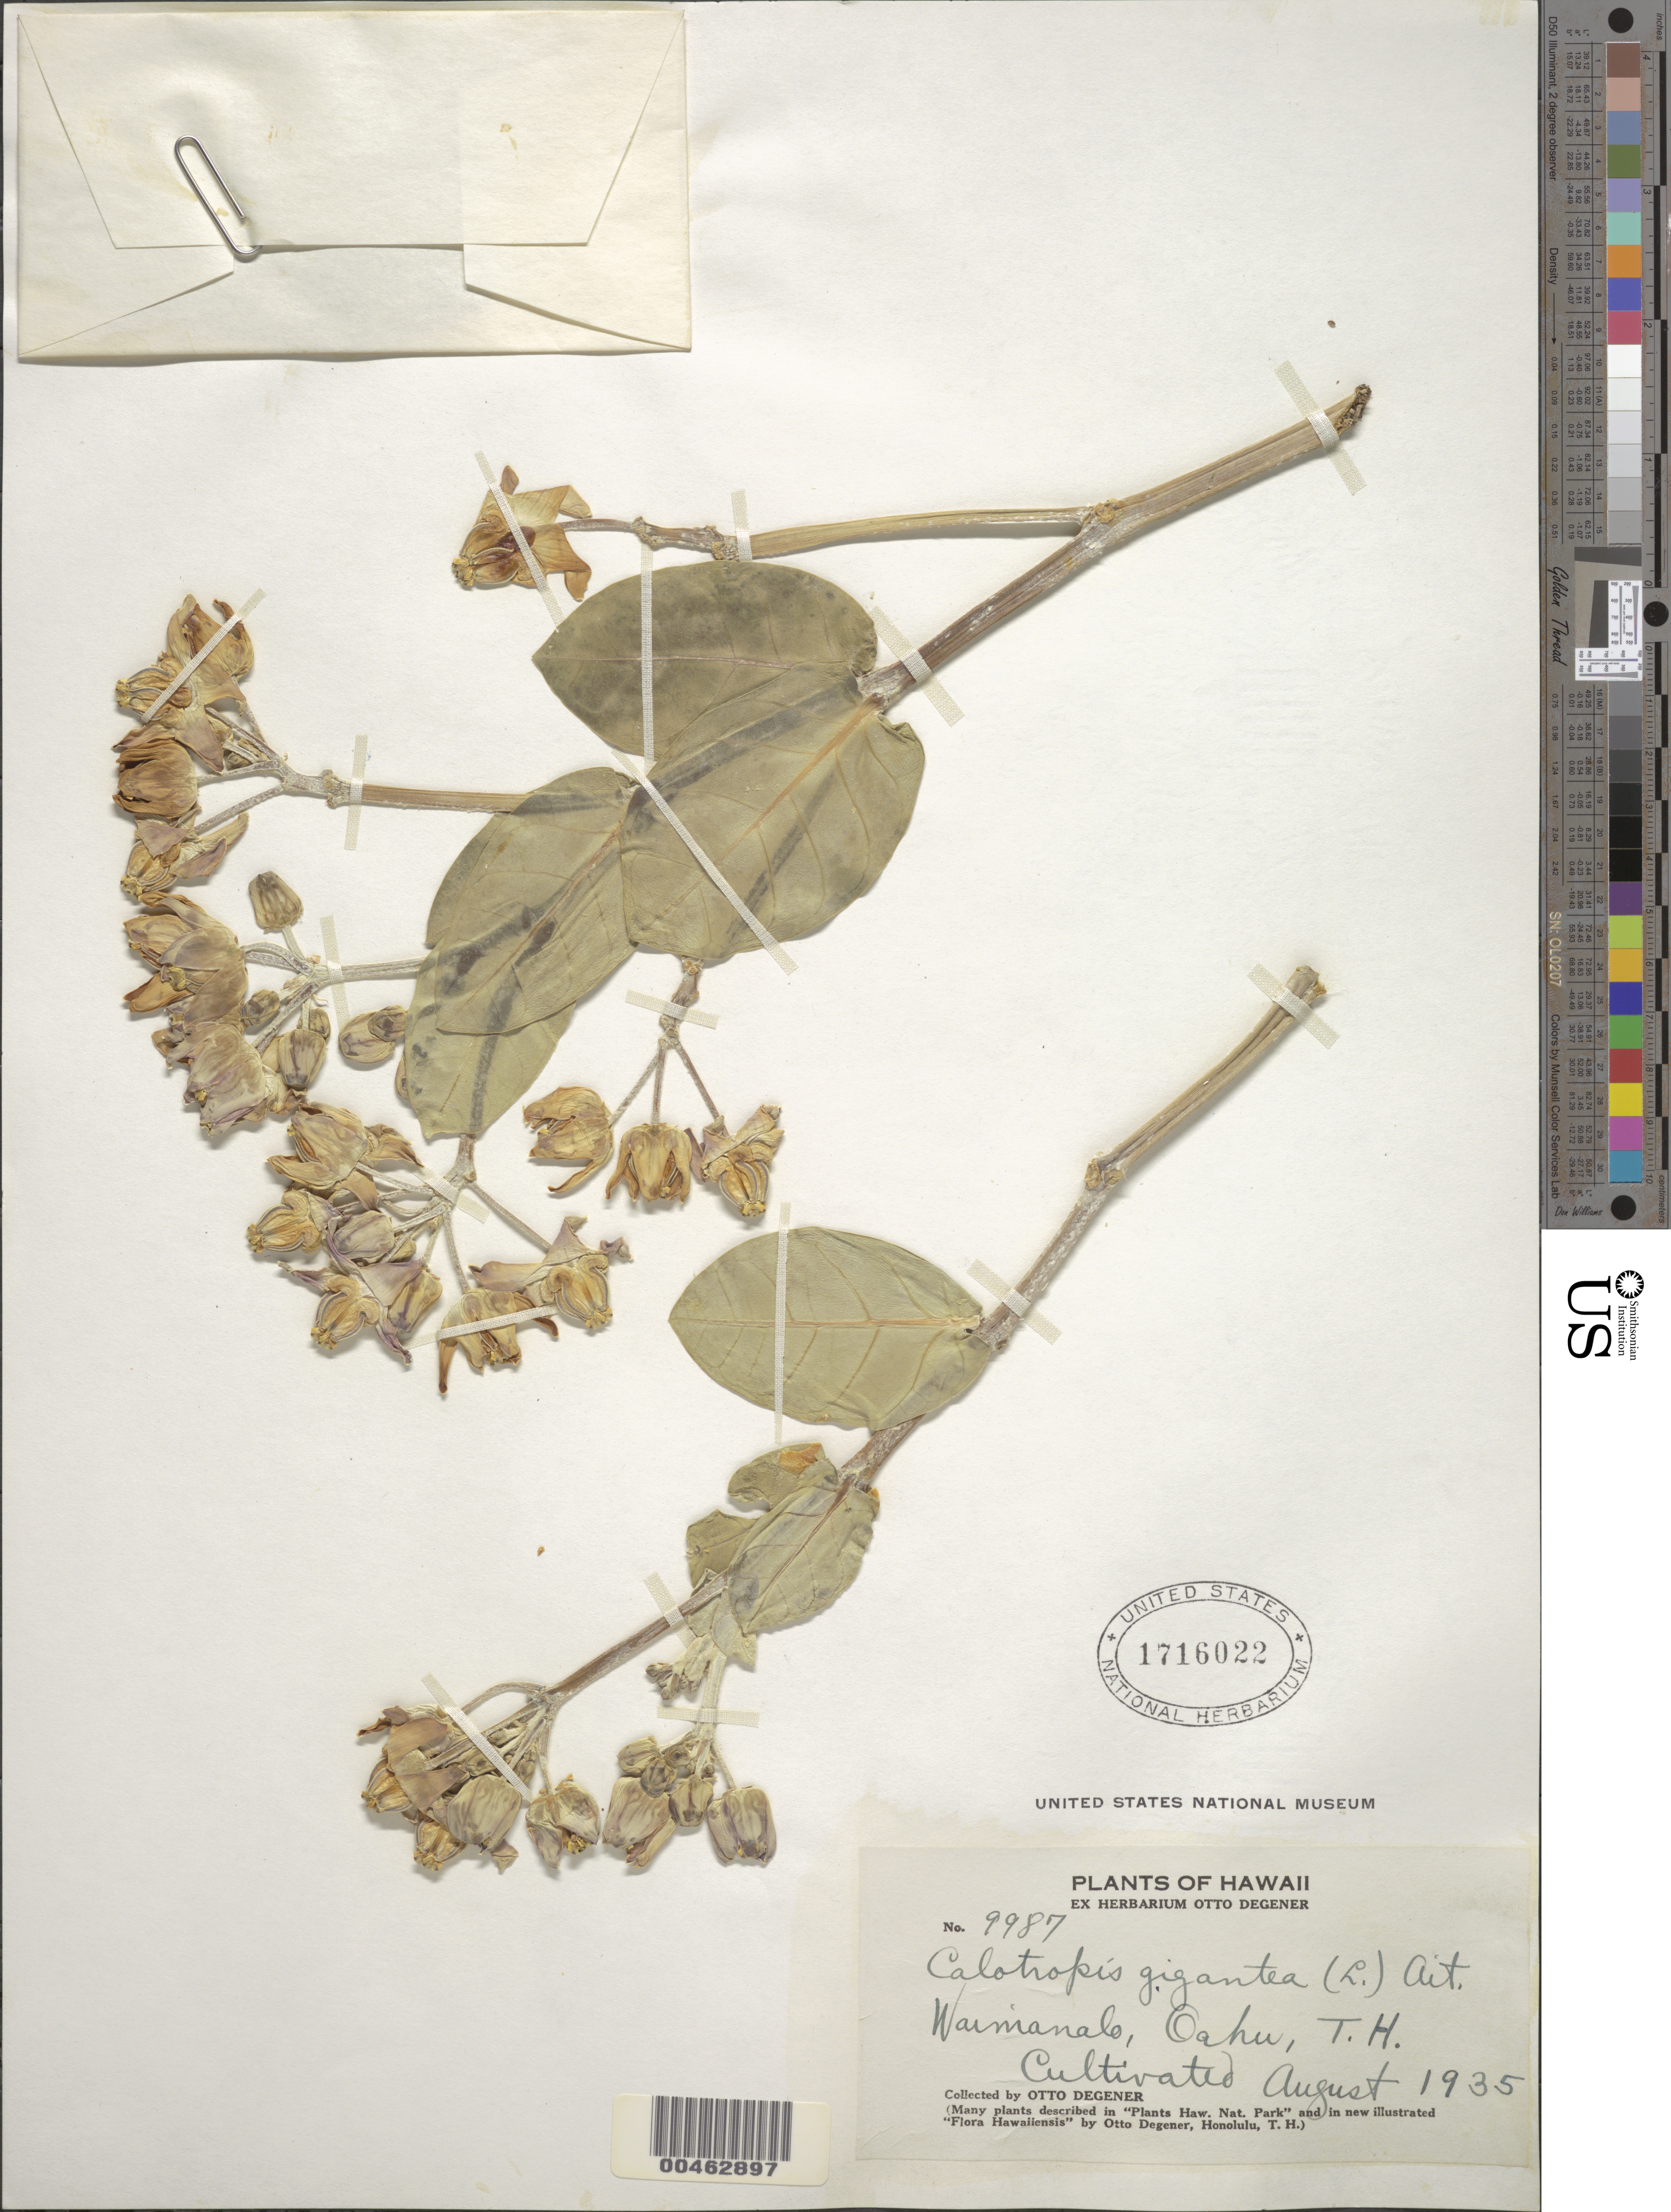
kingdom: Plantae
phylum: Tracheophyta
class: Magnoliopsida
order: Gentianales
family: Apocynaceae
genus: Calotropis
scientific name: Calotropis gigantea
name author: (L.) W.T. Aiton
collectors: O. Degener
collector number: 9987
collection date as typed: Aug 1935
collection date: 1935-08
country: United States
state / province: Hawaii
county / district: Honolulu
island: Oahu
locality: Waimanalo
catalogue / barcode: US 1716022